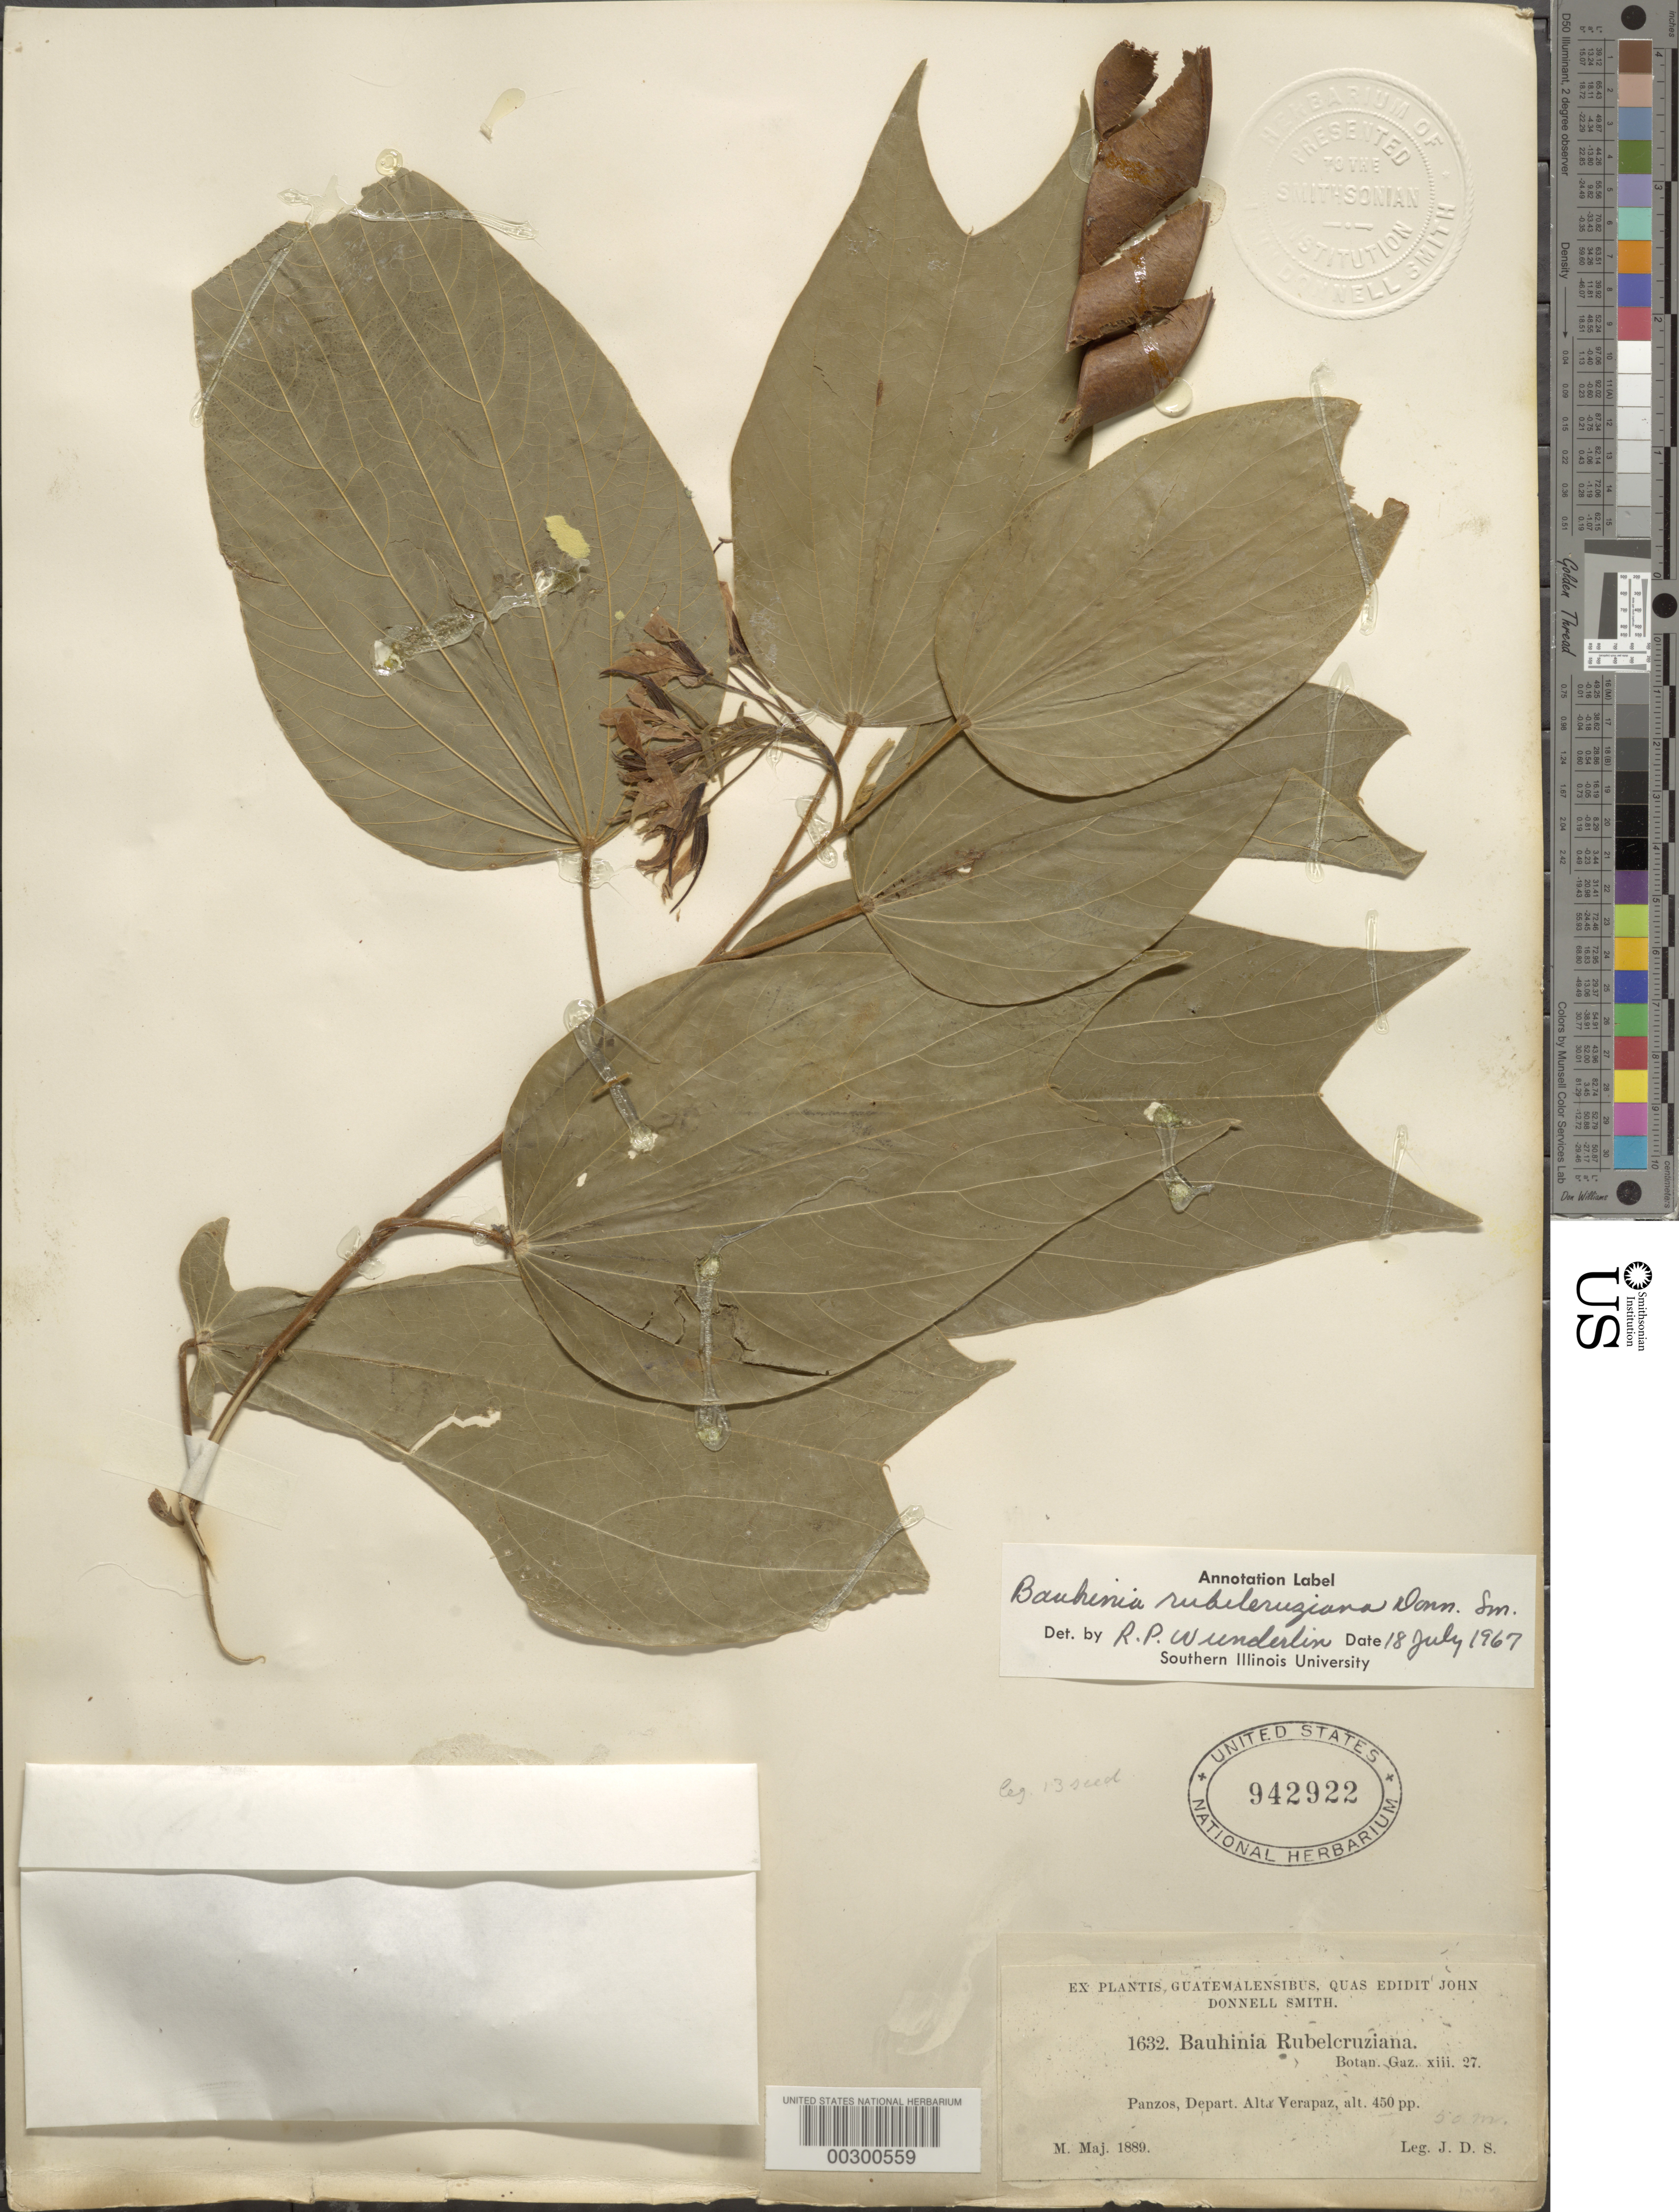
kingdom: Plantae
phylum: Tracheophyta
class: Magnoliopsida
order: Fabales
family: Fabaceae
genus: Bauhinia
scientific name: Bauhinia rubeleruziana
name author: Donn. Sm.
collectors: J. Donnell Smith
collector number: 1632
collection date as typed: May 1889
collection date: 1889-05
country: Guatemala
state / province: Alta Verapaz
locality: Panzos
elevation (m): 50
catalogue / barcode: US 942922